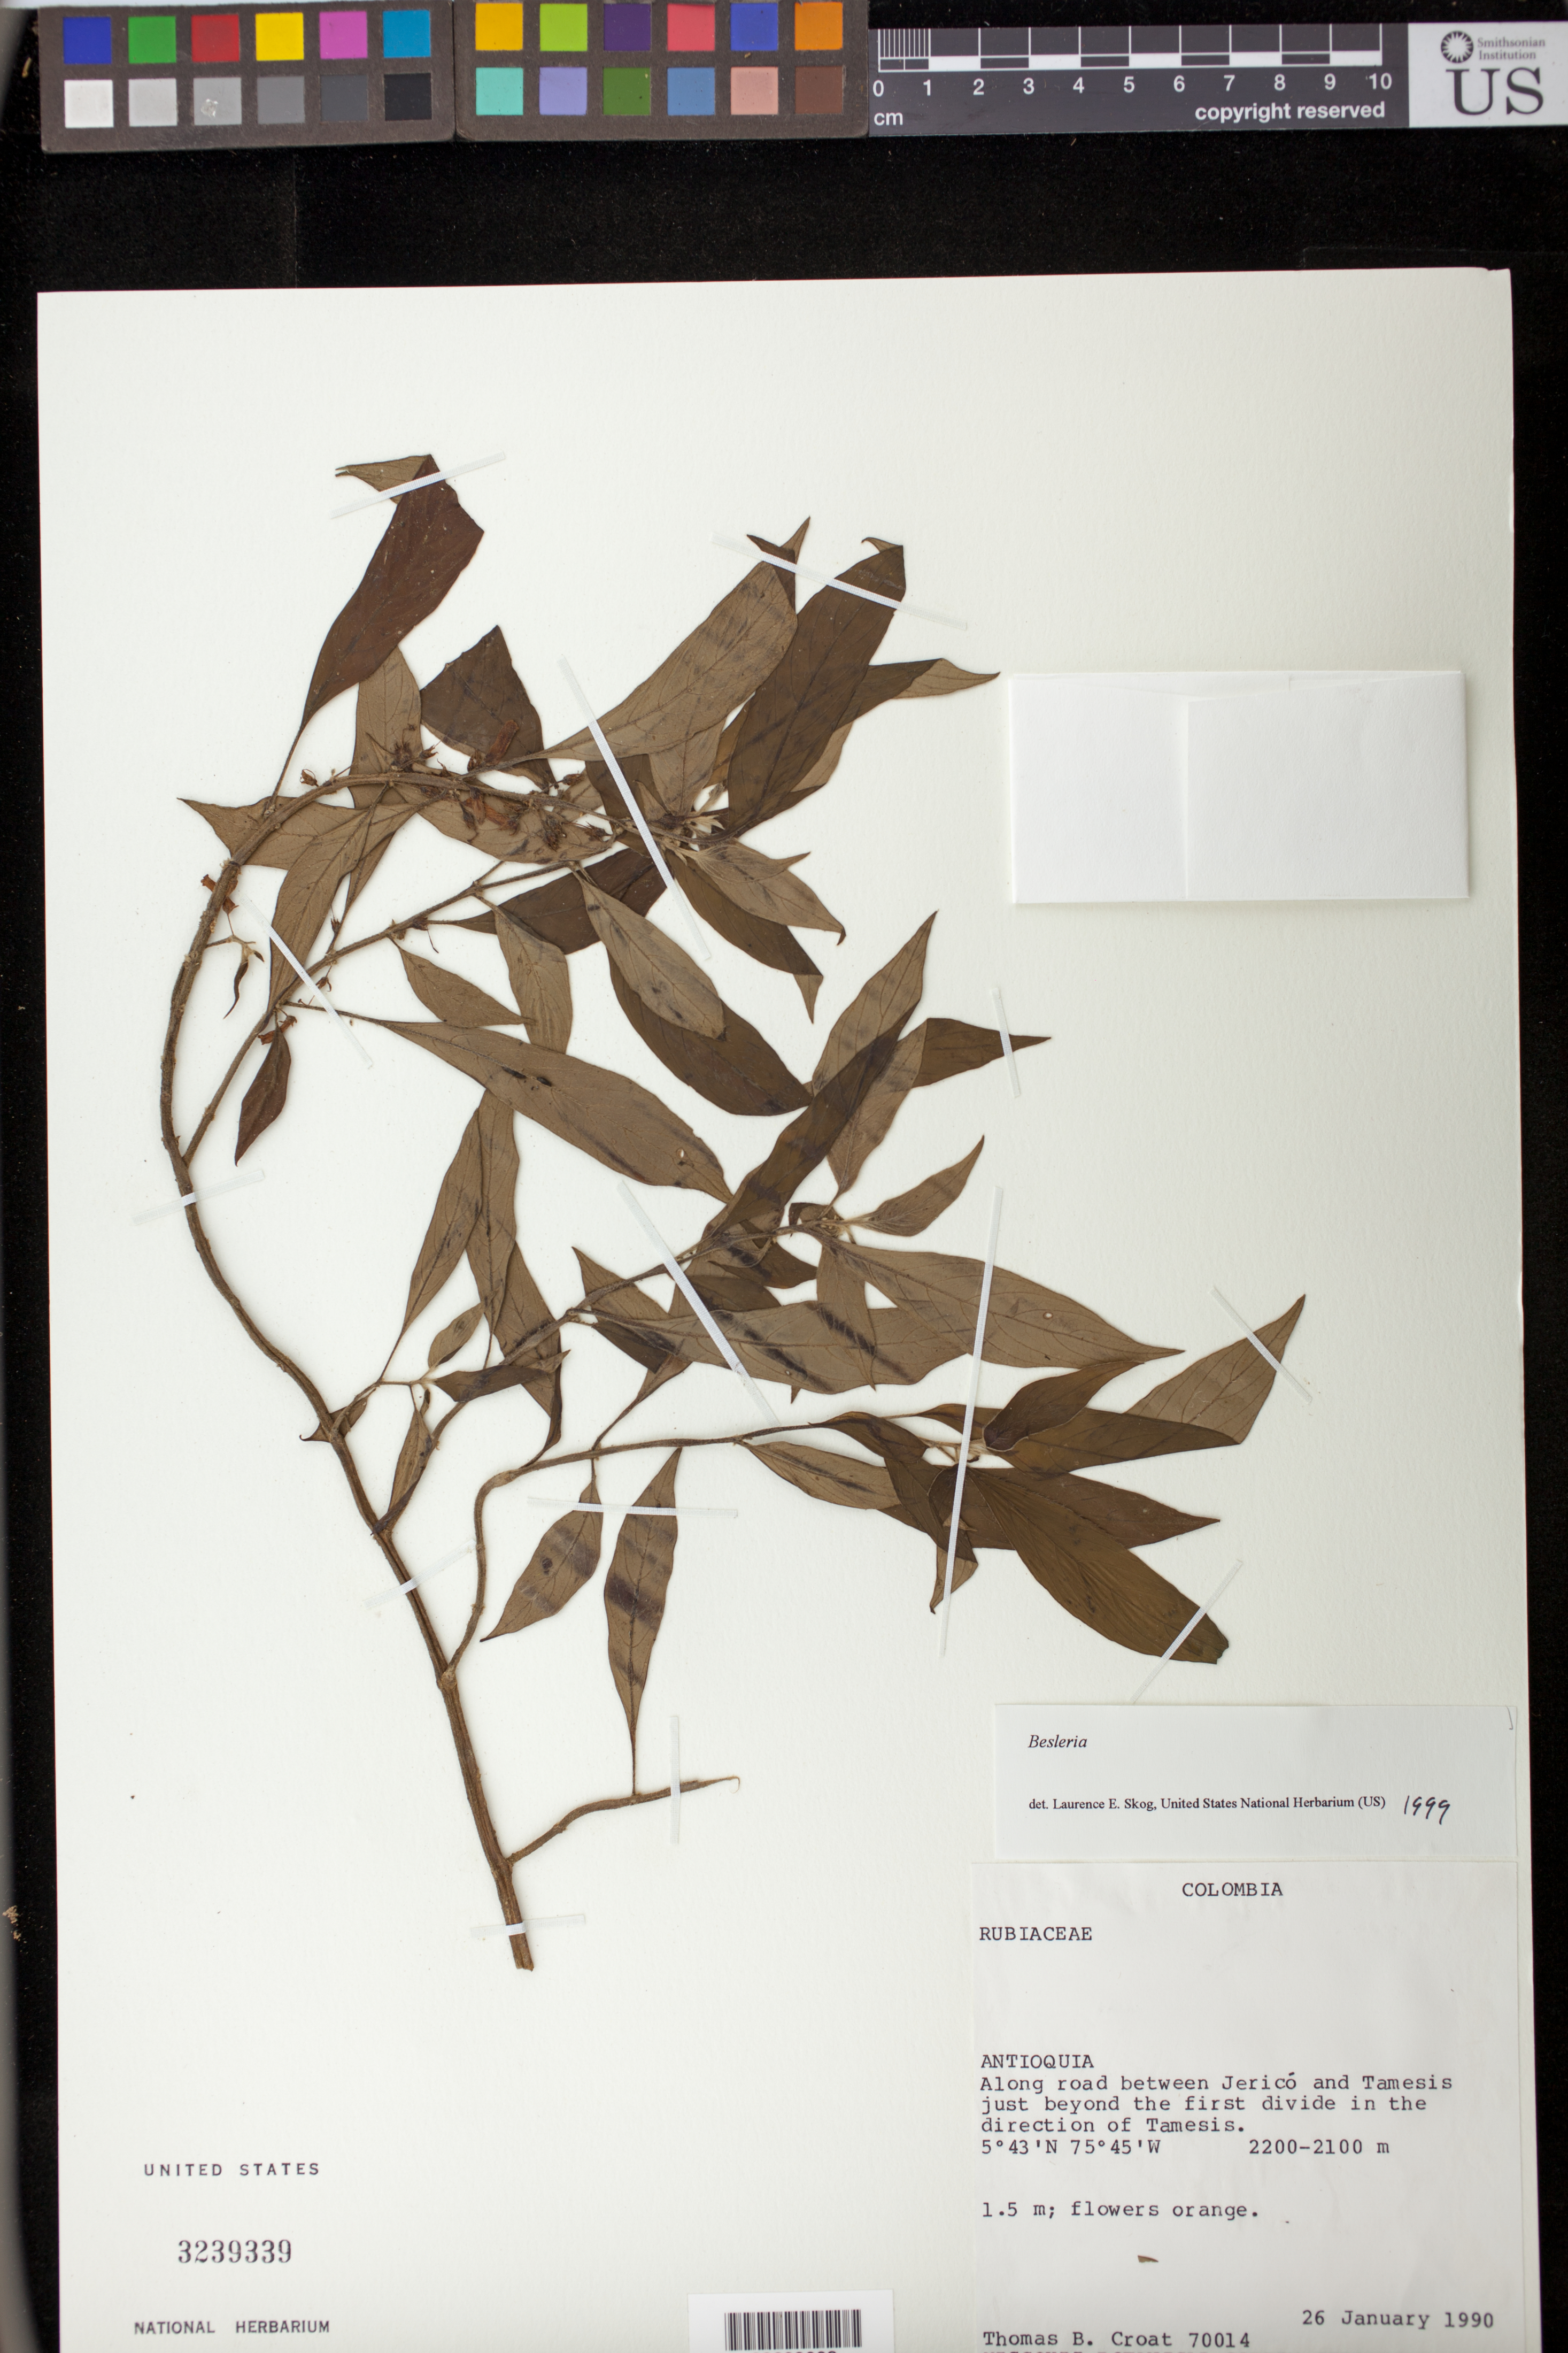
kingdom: Plantae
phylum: Tracheophyta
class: Magnoliopsida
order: Lamiales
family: Gesneriaceae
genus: Besleria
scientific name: Besleria sp.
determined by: Skog, Laurence E.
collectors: T. B. Croat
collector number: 70014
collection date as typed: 26 Jan 1990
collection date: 1990-01-26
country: Colombia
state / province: Antioquia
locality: Along road between Jericó and Tamesis, just beyond the first divide in the direction of Tamesis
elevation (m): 2100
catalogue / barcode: US 3239339